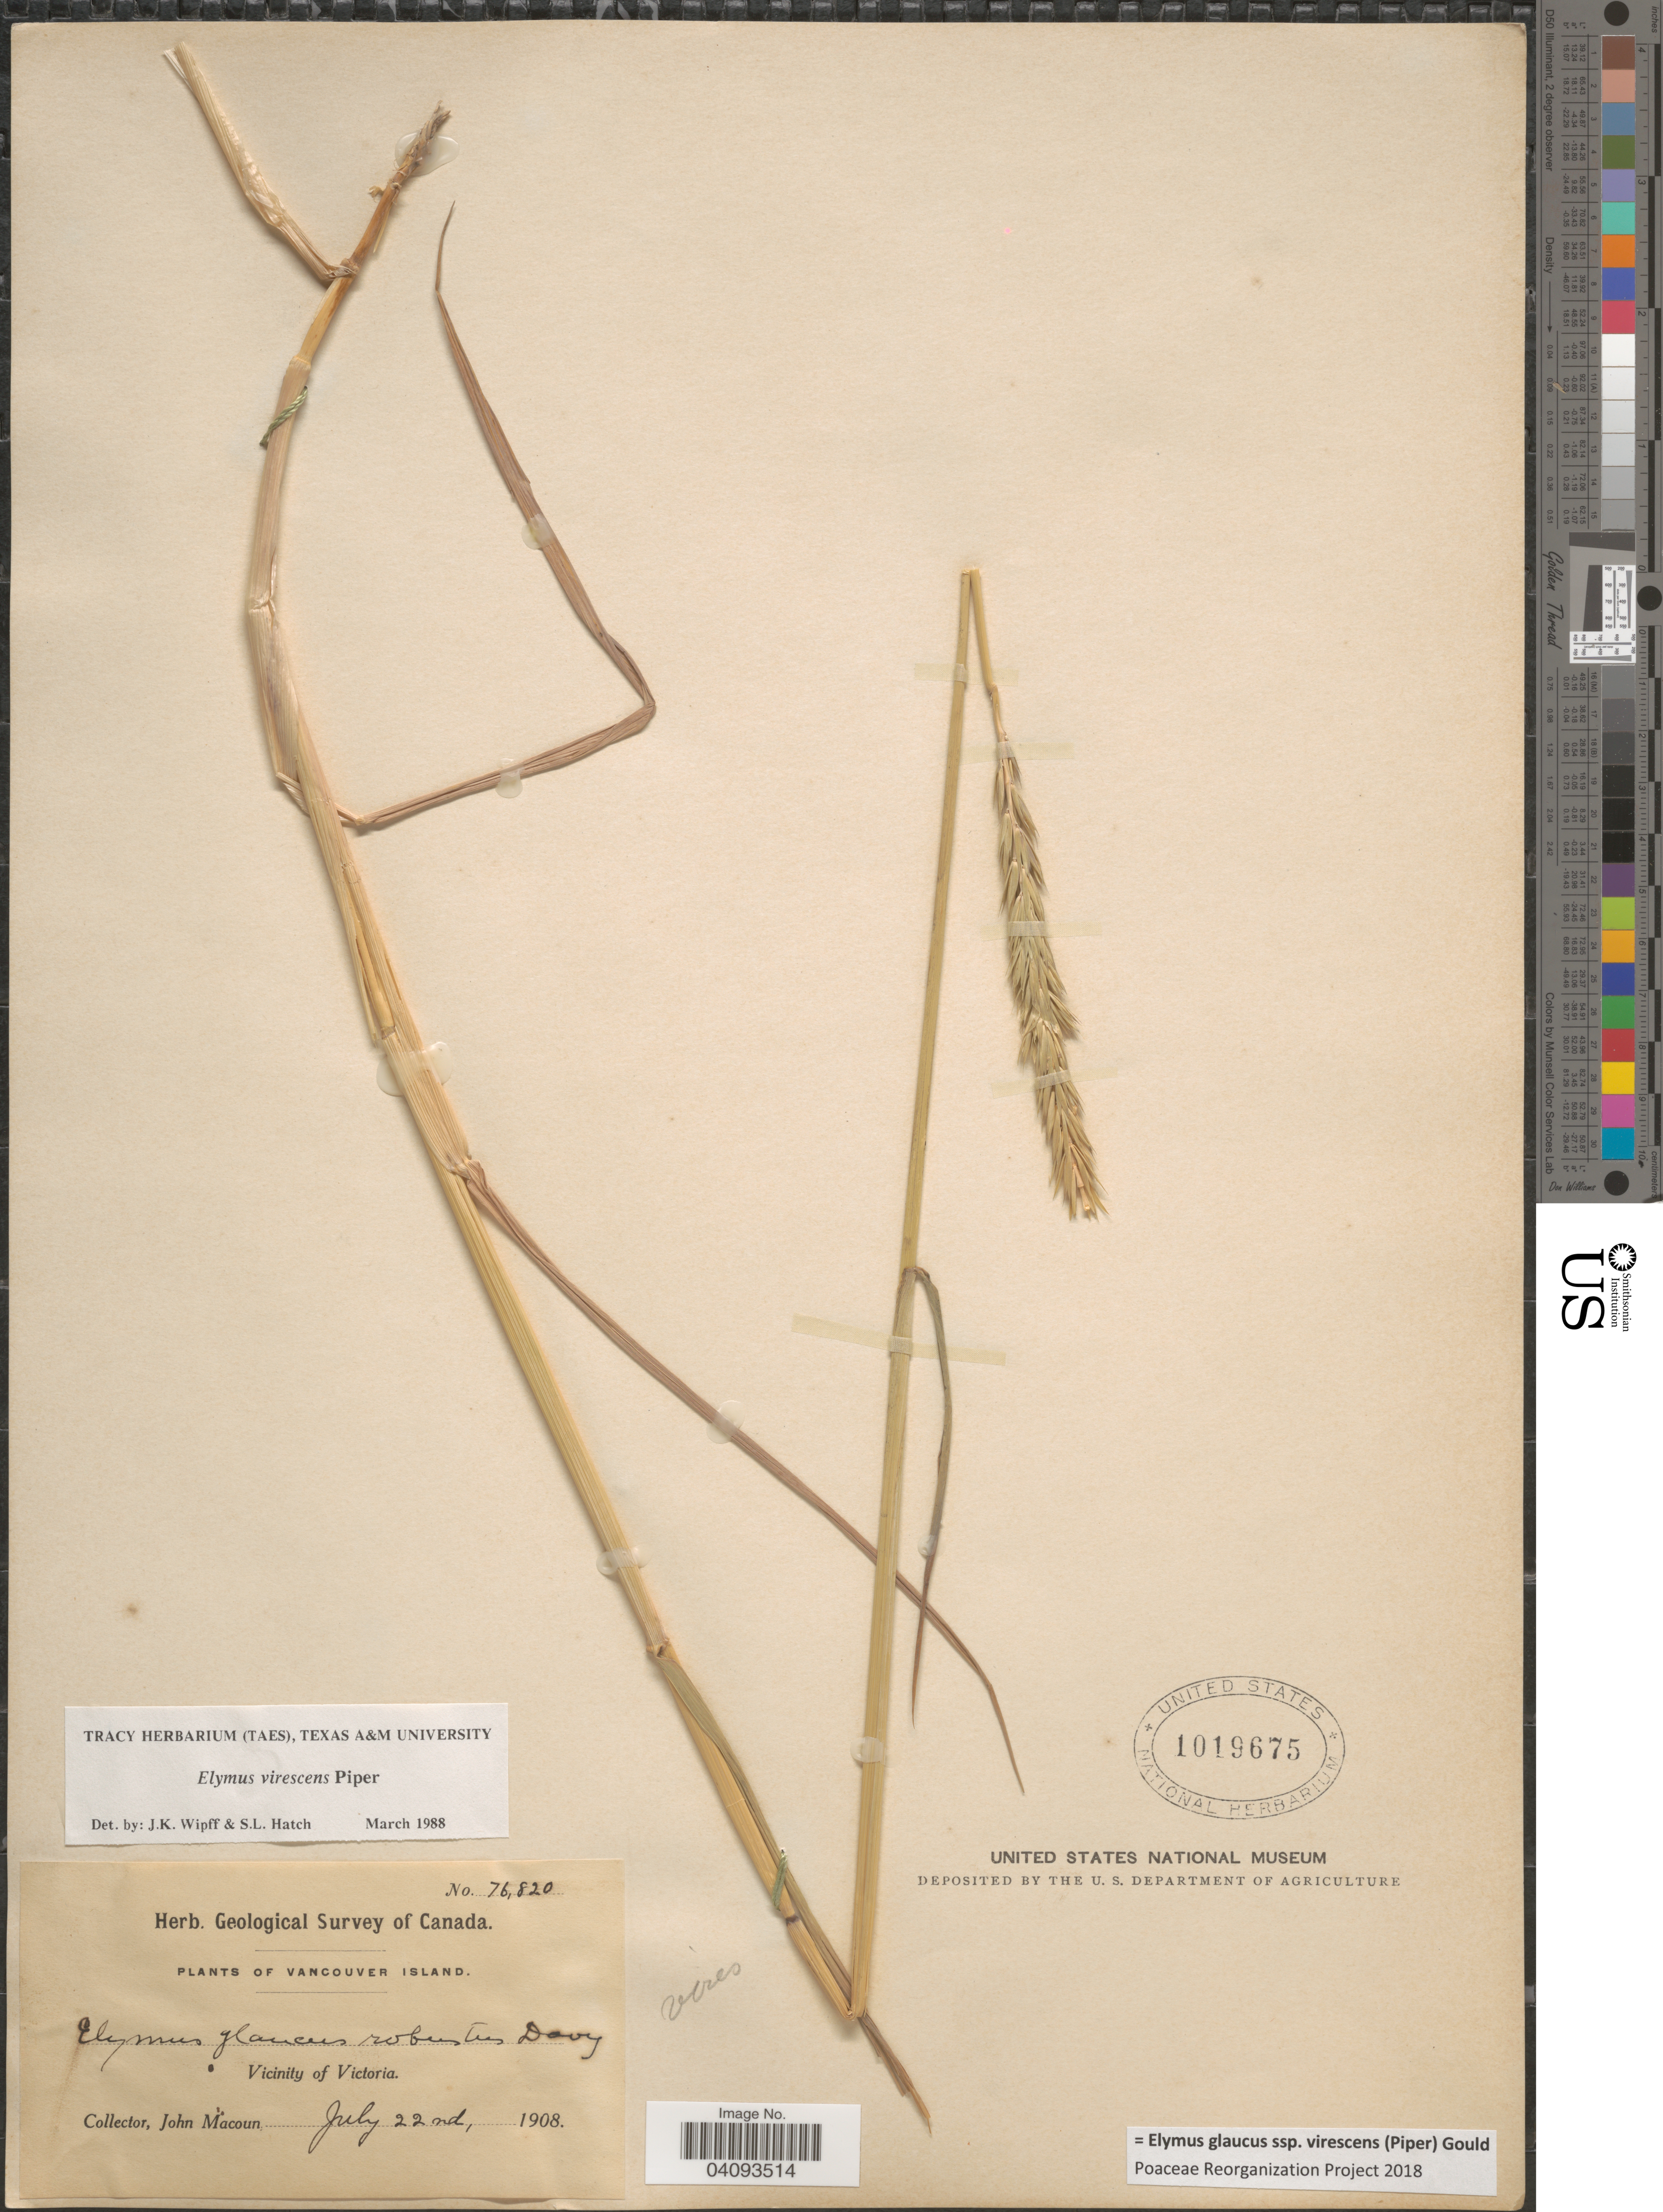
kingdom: Plantae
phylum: Tracheophyta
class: Liliopsida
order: Poales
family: Poaceae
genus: Elymus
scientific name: Elymus glaucus subsp. virescens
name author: (Piper) Gould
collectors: J. Macoun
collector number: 76820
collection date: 1908-07-22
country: Canada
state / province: British Columbia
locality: Vancouver Island. Vicinity of Victoria. Geological Survey of Canada.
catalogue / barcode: US 1019675